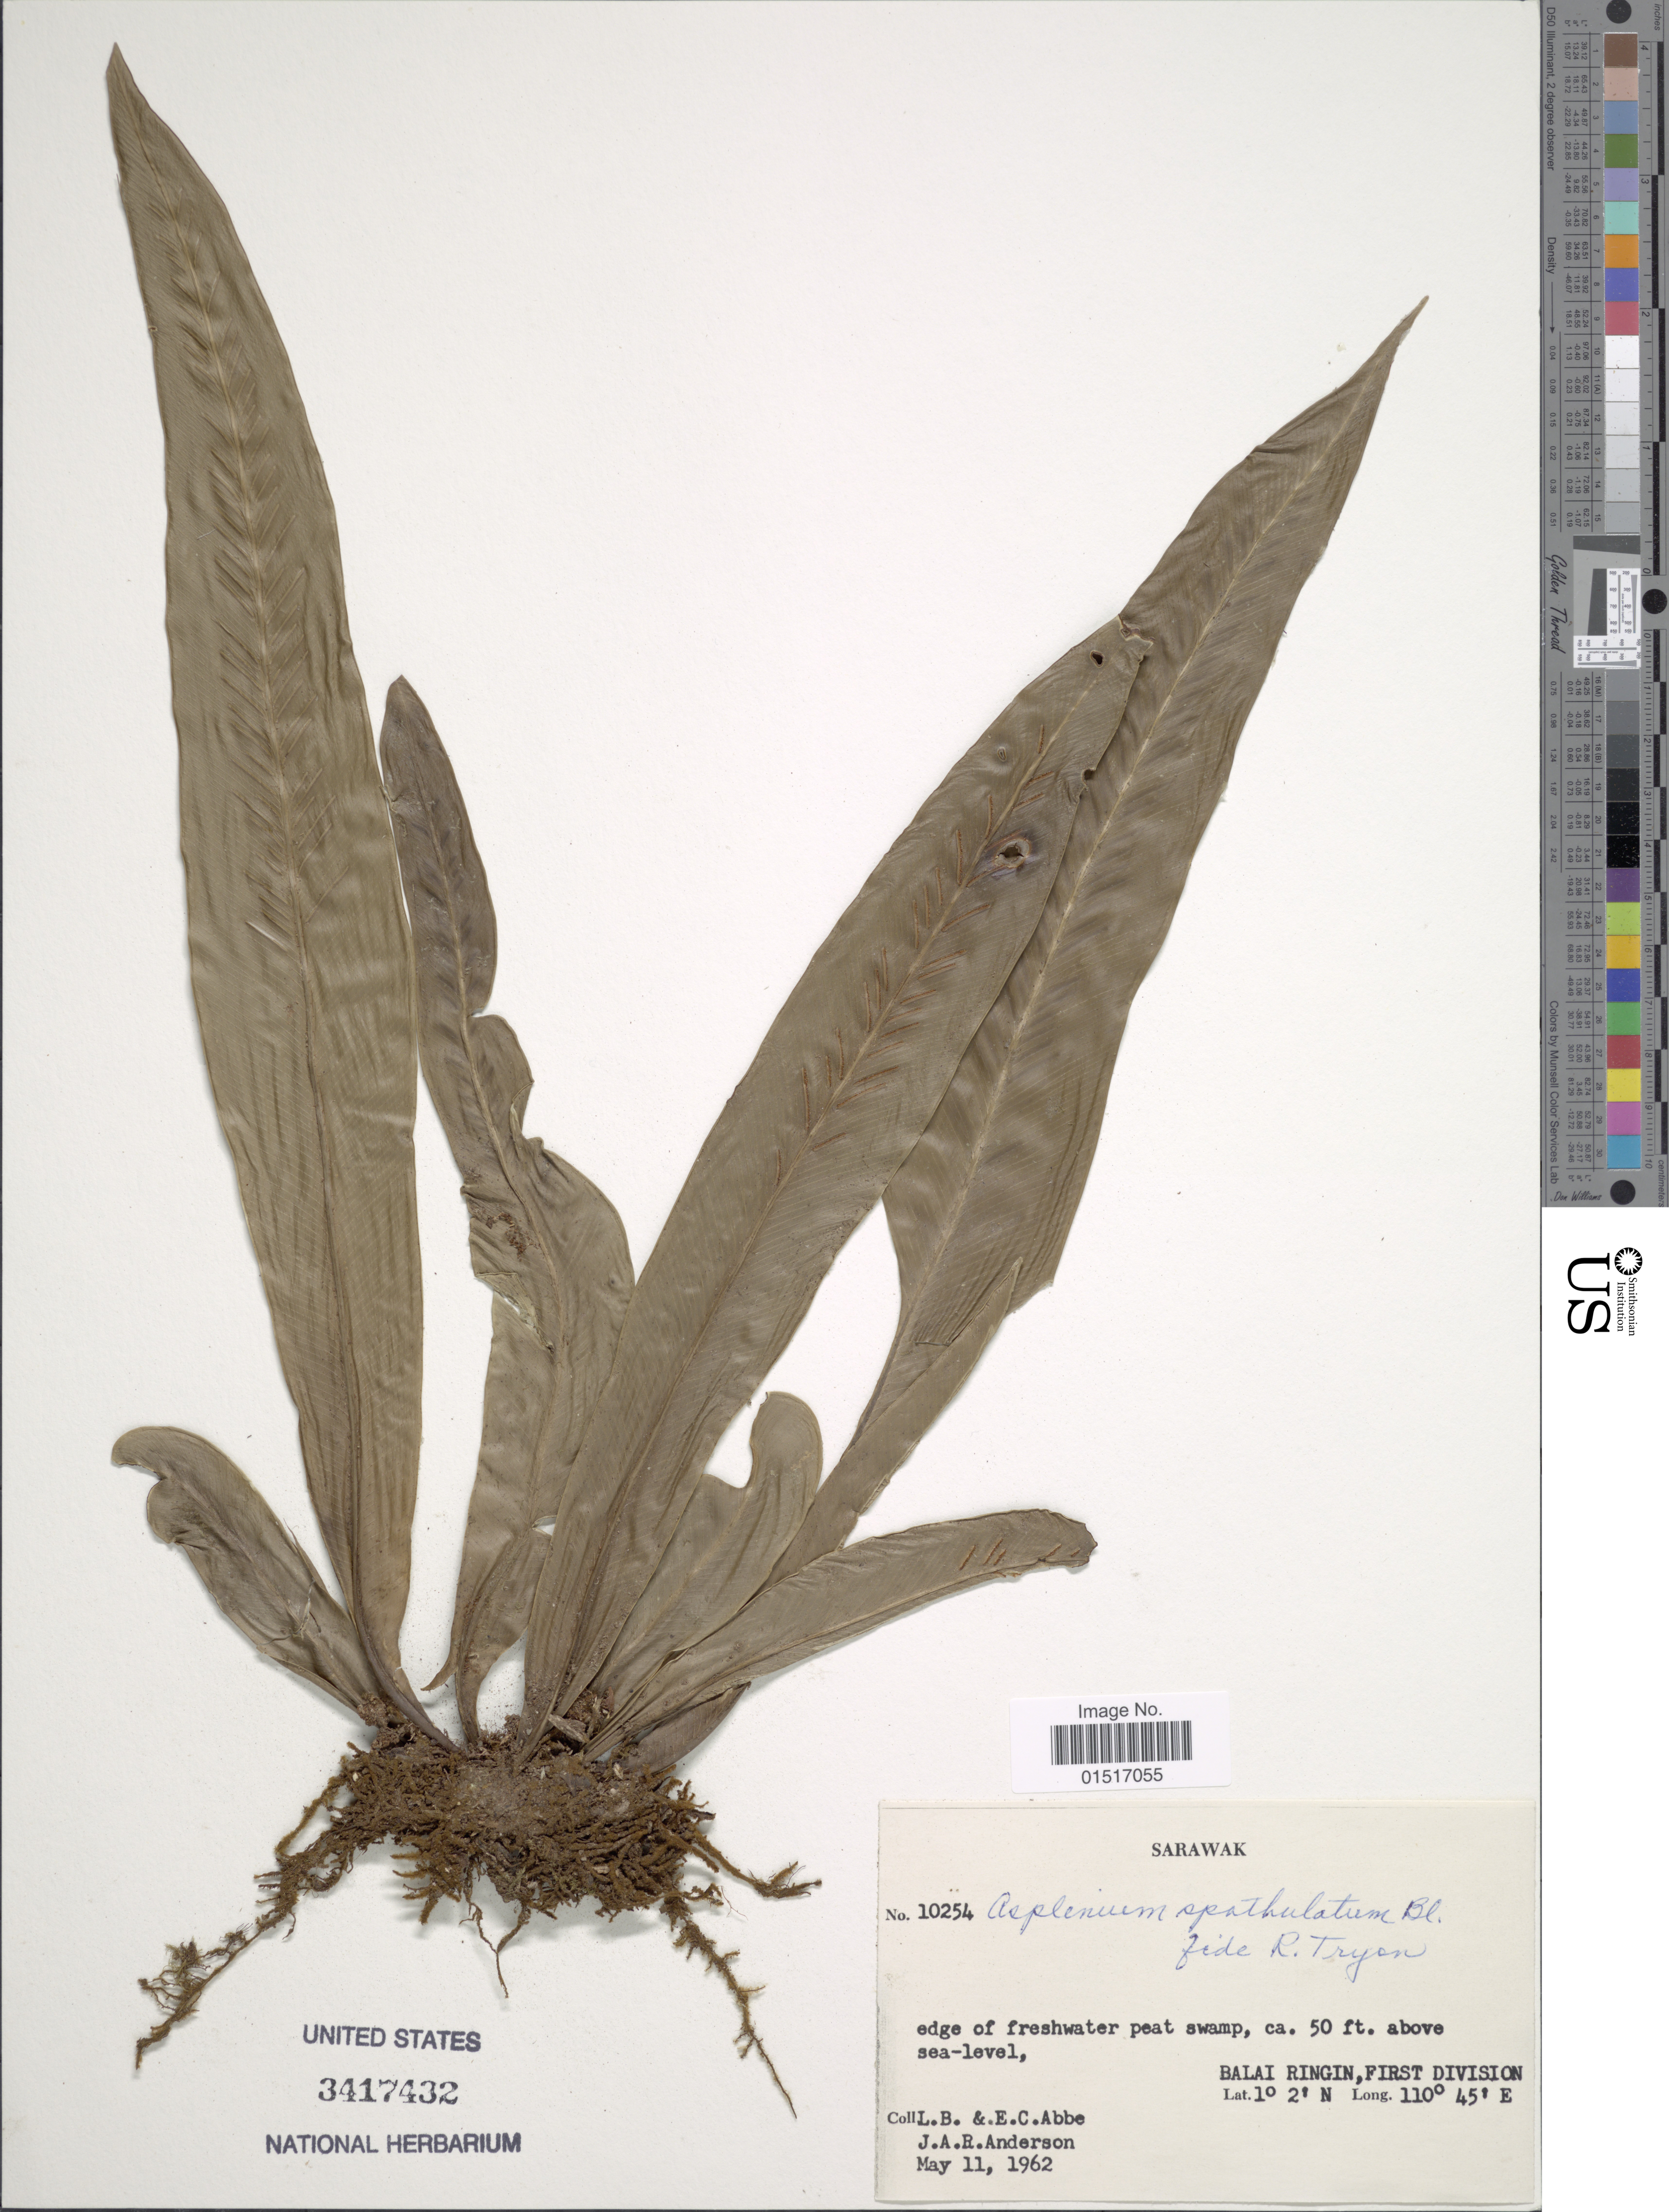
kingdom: Plantae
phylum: Tracheophyta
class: Polypodiopsida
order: Polypodiales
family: Aspleniaceae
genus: Asplenium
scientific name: Asplenium spathulatum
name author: Baker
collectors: L. B. Abbe, E. C. Abbe & J. A. R. Anderson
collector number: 10254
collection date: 1962-05-11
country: Malaysia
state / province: Sarawak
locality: Balai Ringin, First Division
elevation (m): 15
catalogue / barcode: US 3417432